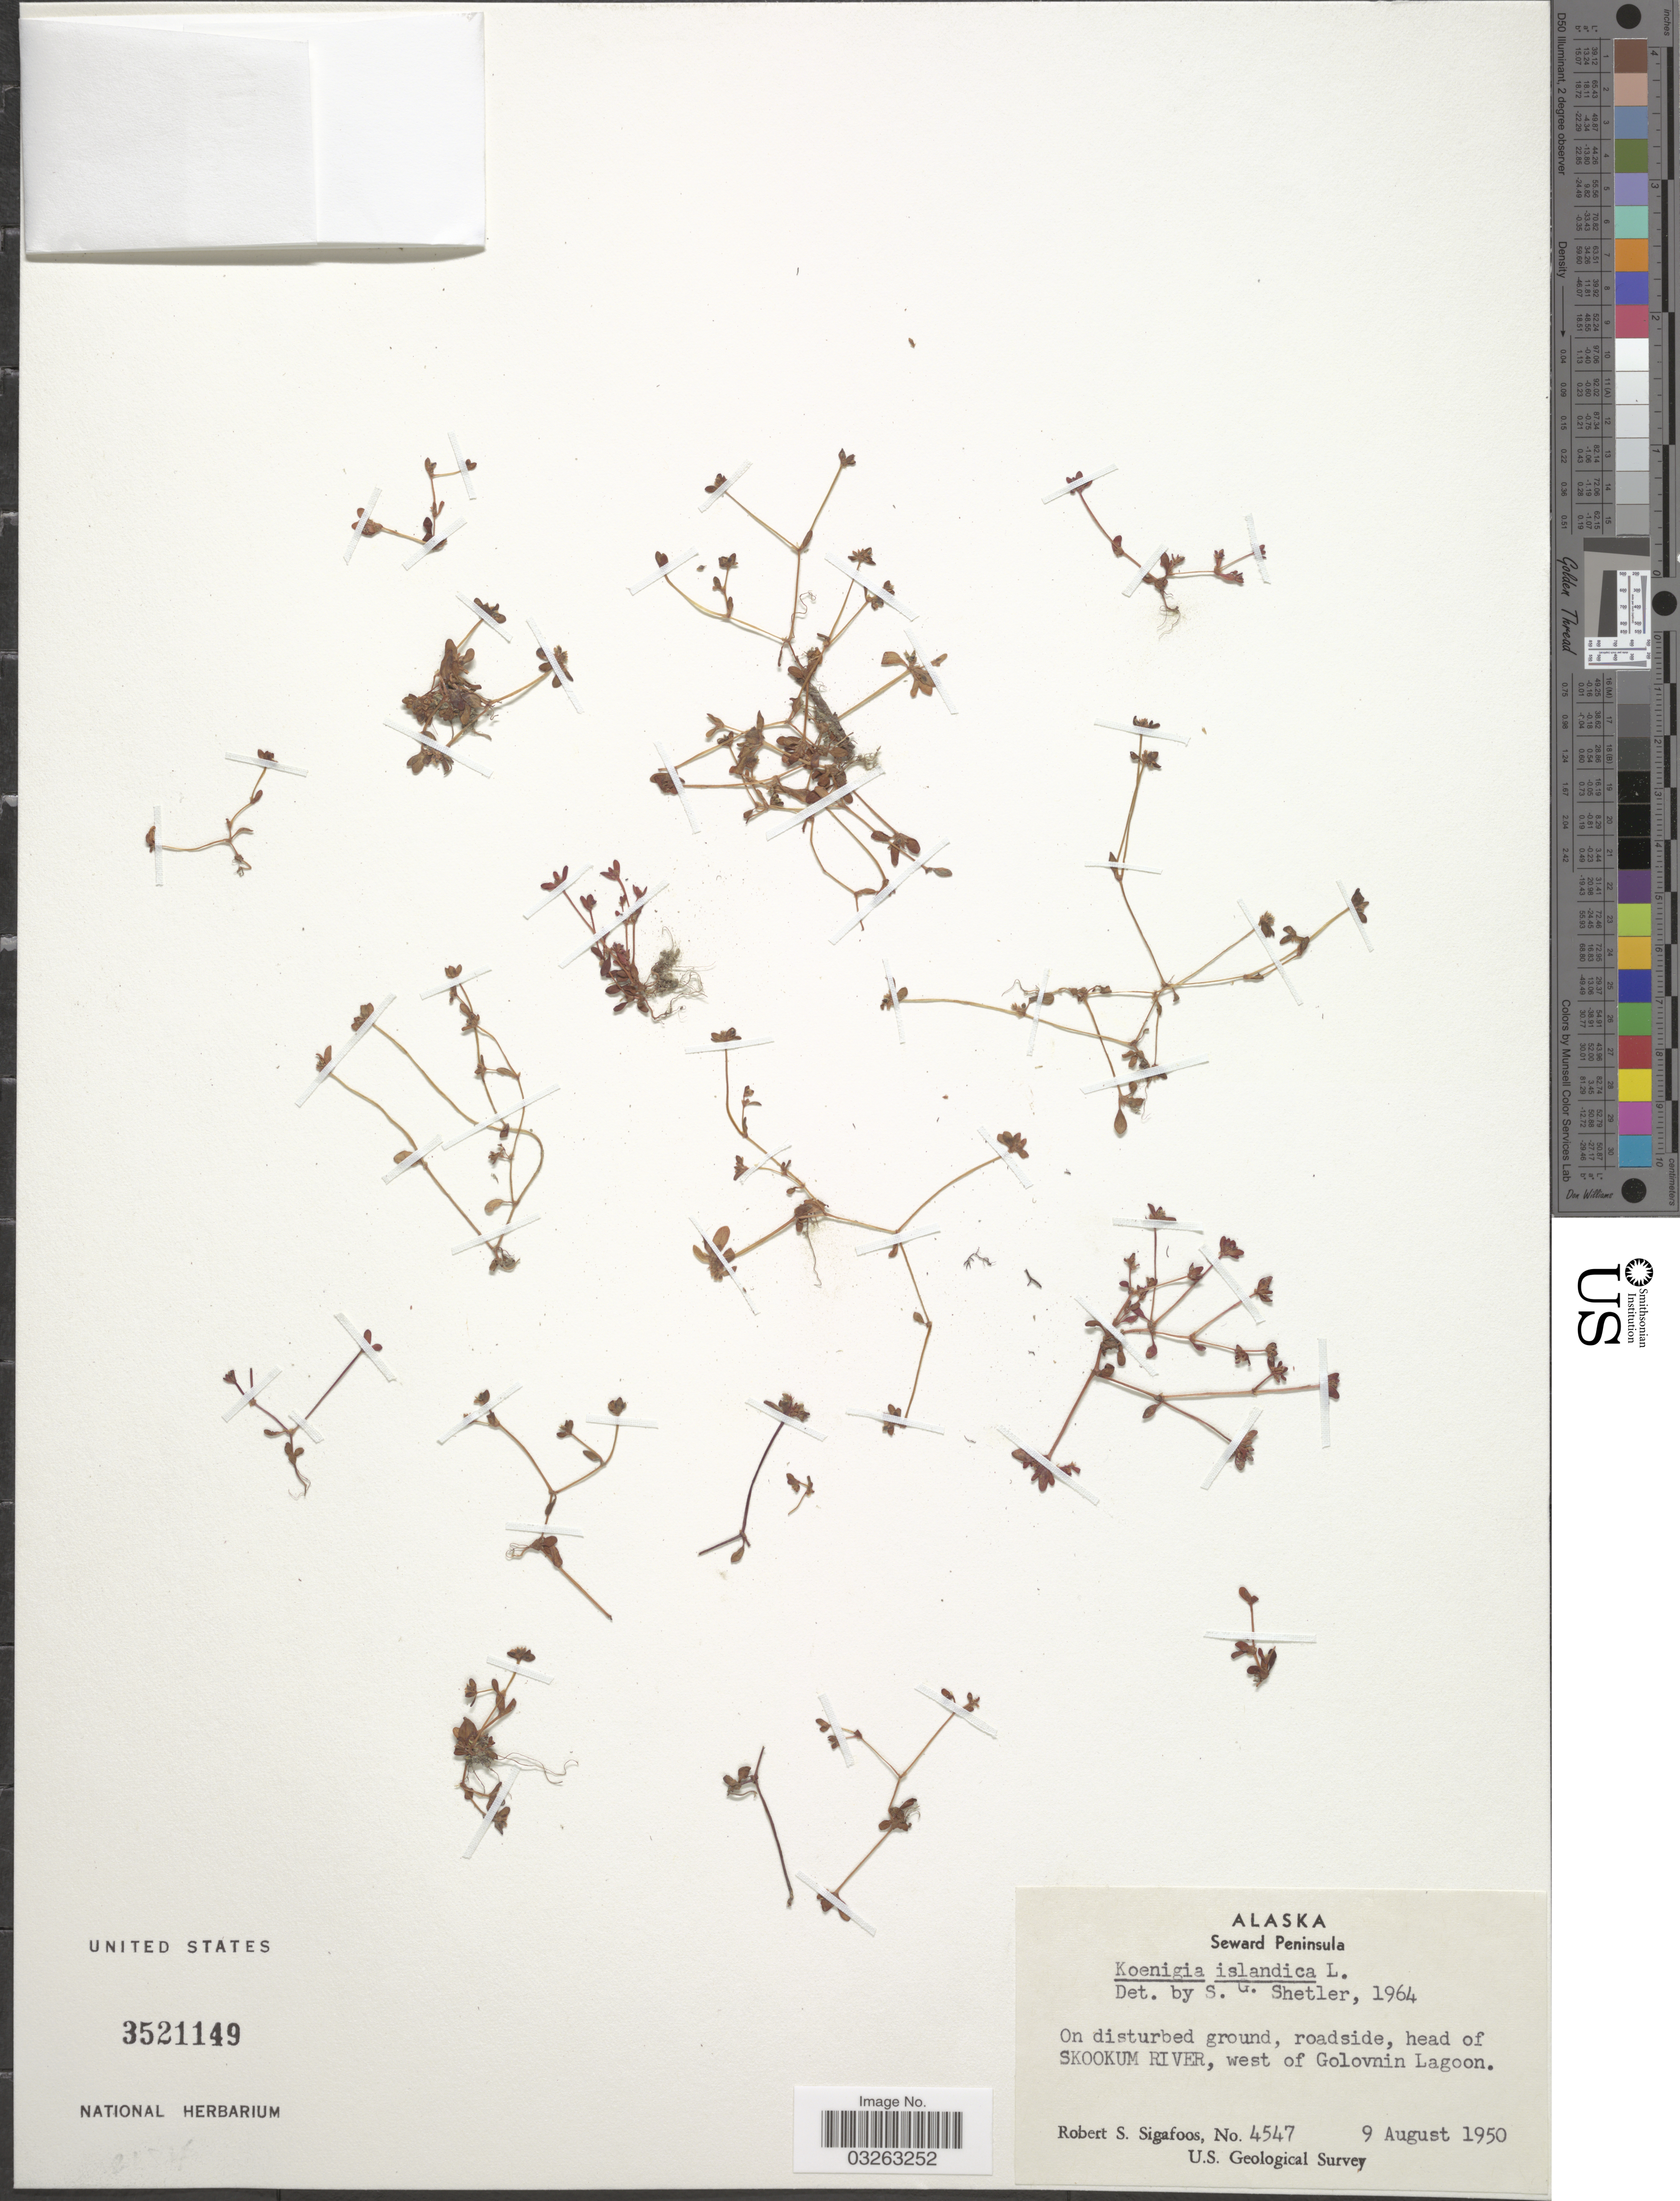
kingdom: Plantae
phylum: Tracheophyta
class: Magnoliopsida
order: Caryophyllales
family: Polygonaceae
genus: Koenigia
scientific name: Koenigia islandica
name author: L.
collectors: R. Sigafoos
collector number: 4547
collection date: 1950-08-09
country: United States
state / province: Alaska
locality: Seward Peninsula. Roadside, head of Skookum River, west of Golovnin Lagoon.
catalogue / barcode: US 3521149